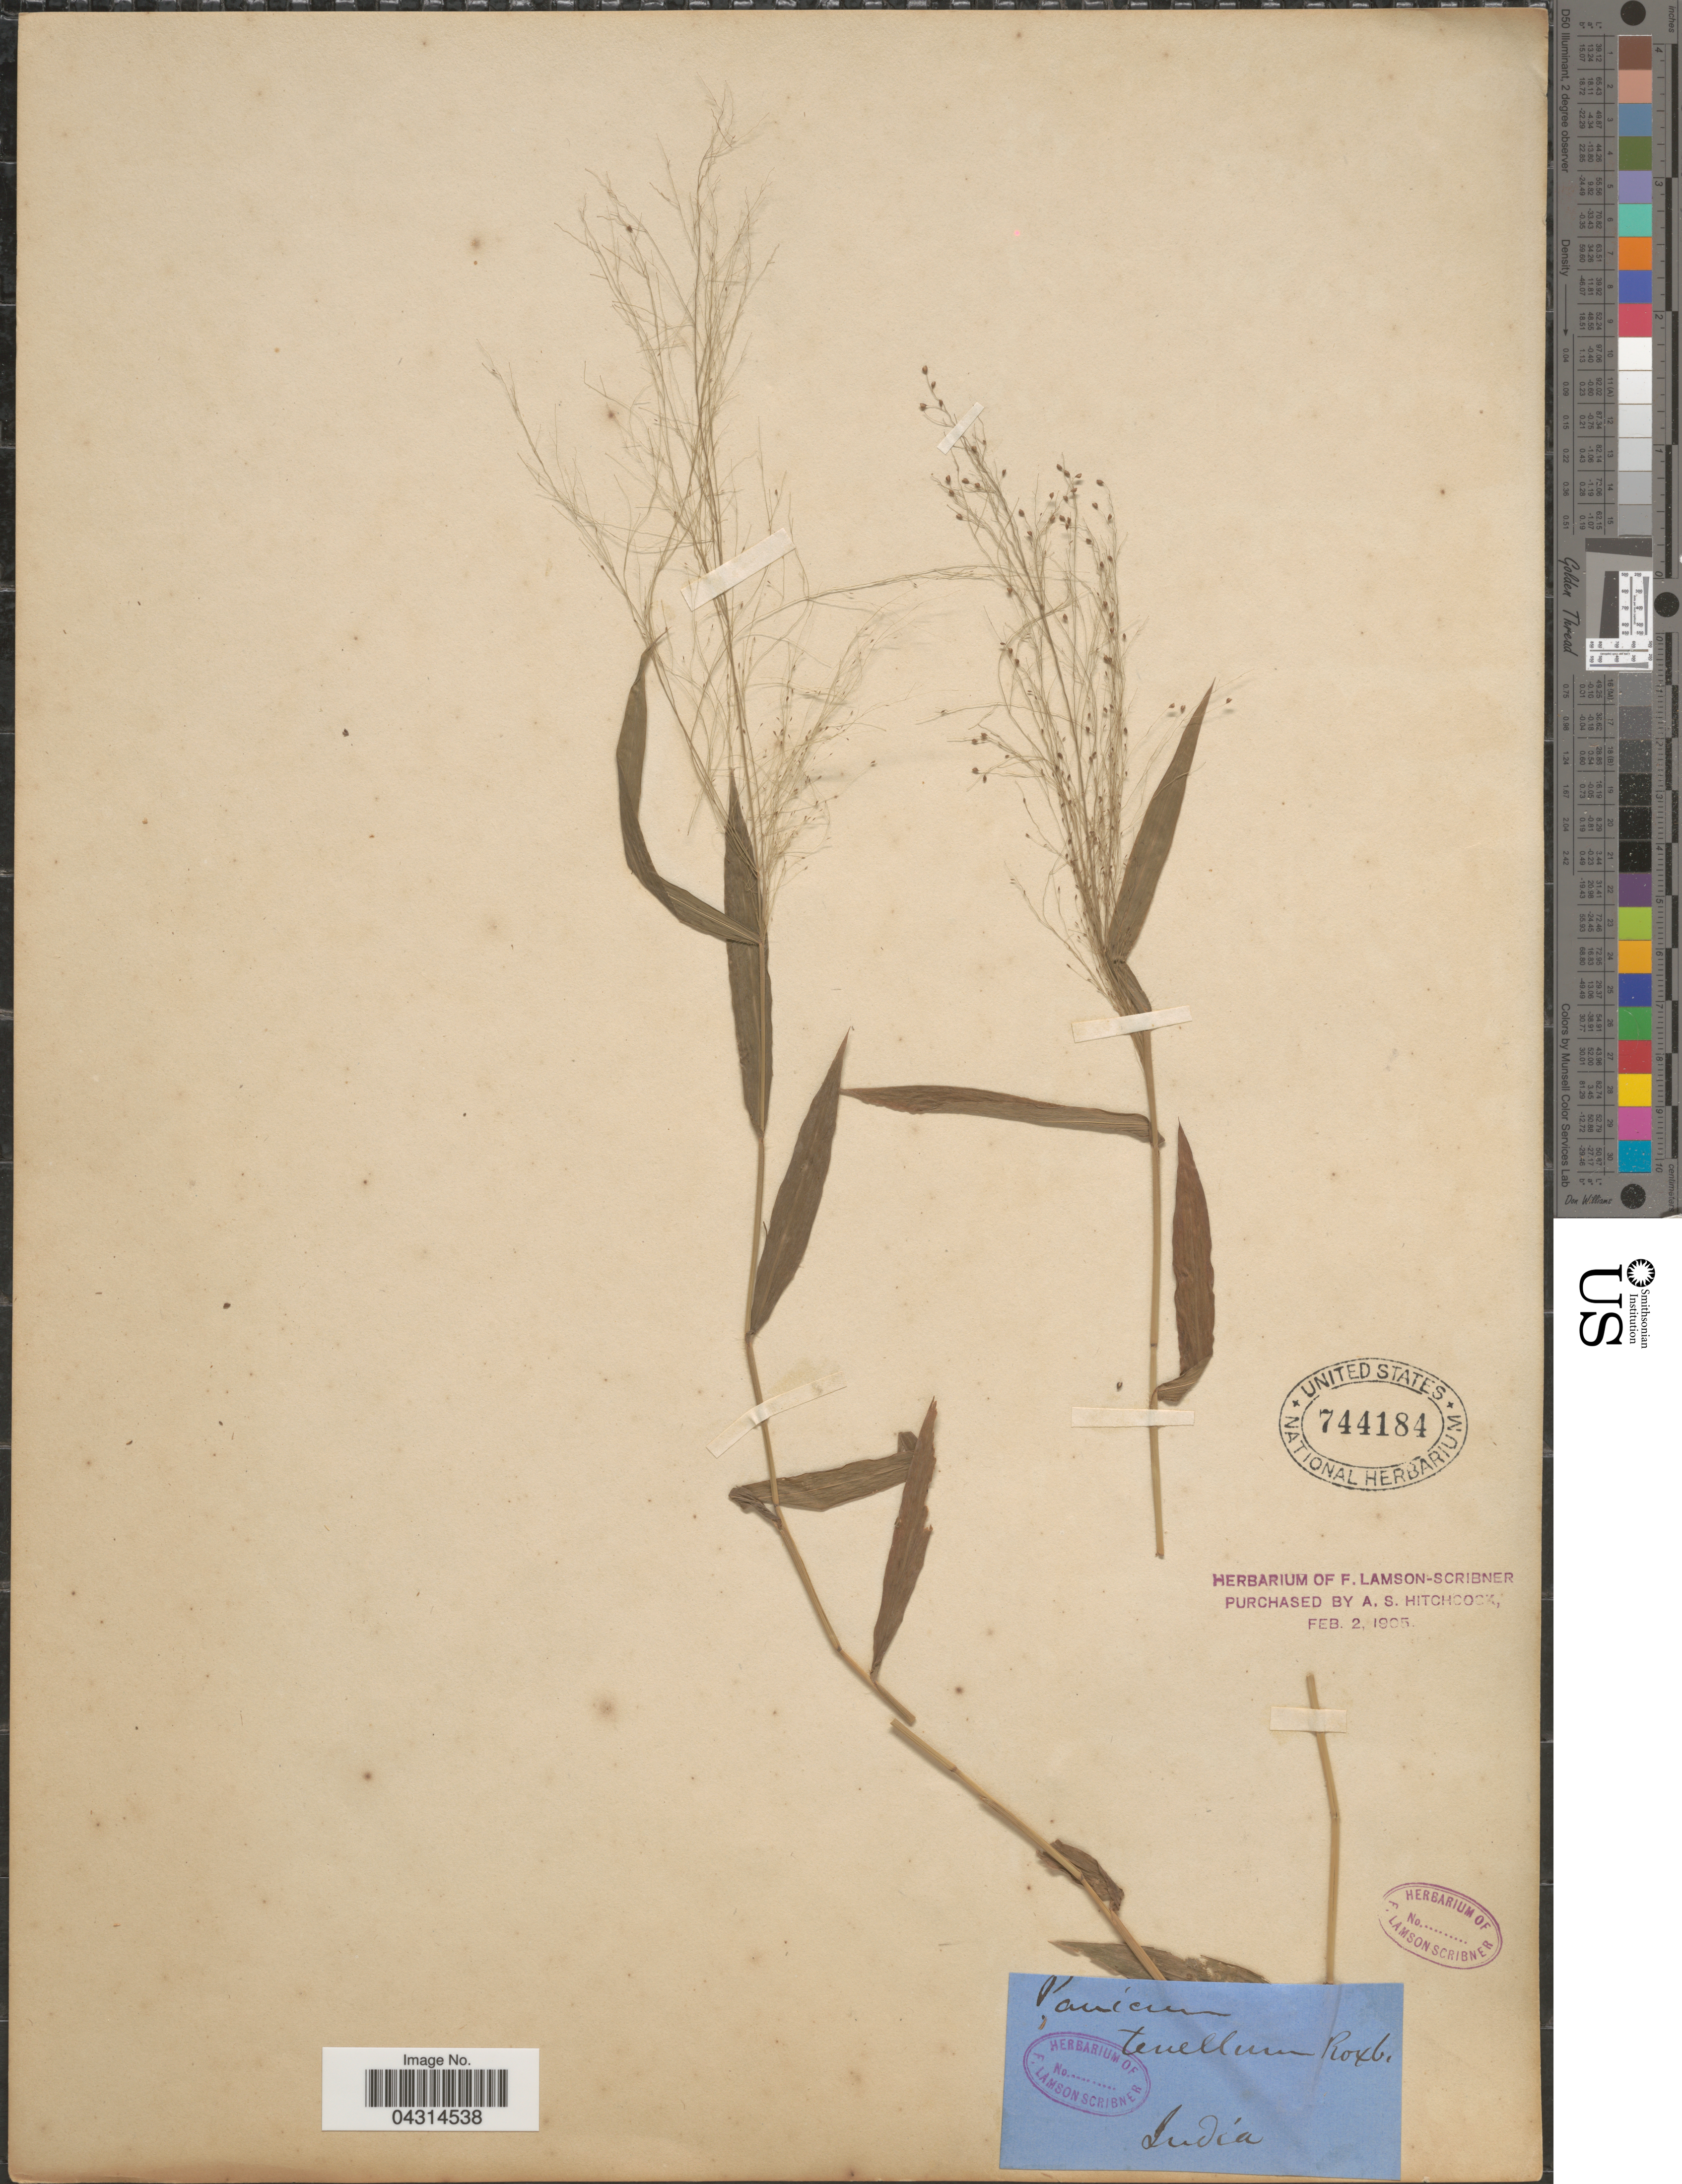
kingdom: Plantae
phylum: Tracheophyta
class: Liliopsida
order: Poales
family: Poaceae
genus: Cyrtococcum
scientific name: Cyrtococcum sp.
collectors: ex herb. F. Lamson Scribner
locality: Ludia.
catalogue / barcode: US 744184